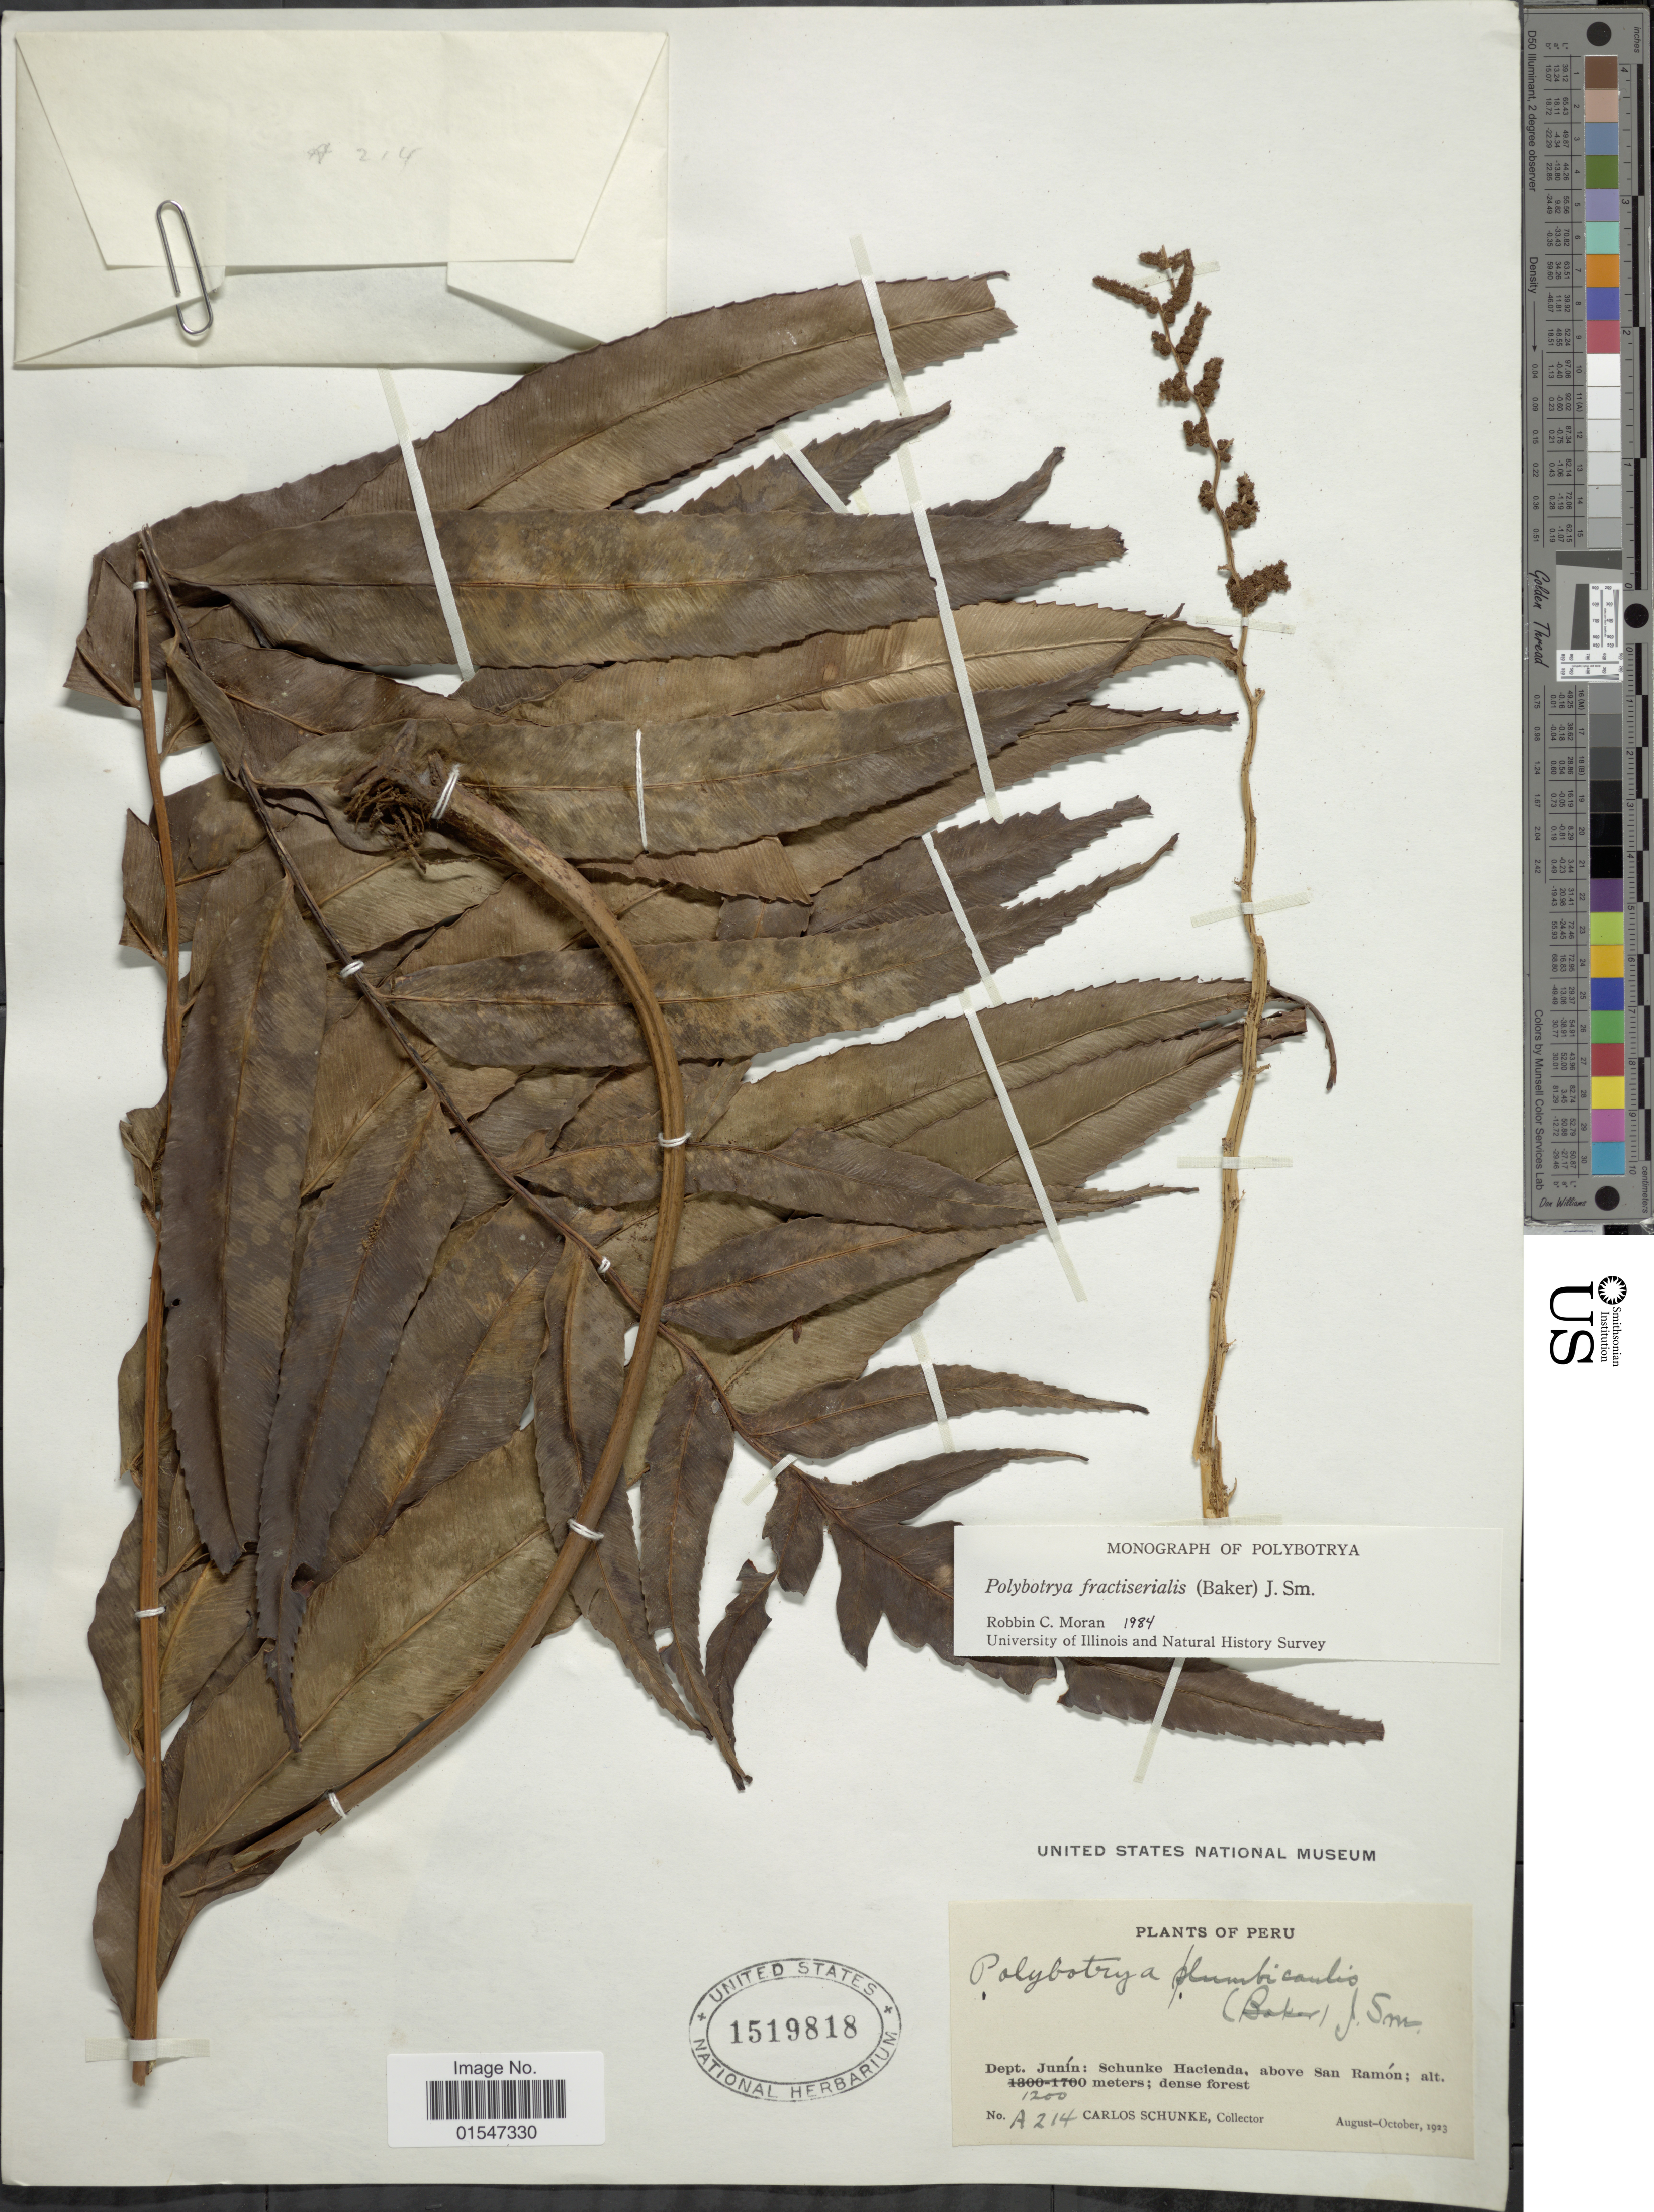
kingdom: Plantae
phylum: Tracheophyta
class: Polypodiopsida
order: Polypodiales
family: Dryopteridaceae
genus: Polybotrya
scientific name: Polybotrya fractiserialis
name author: (Baker) J. Sm.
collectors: C. Schunke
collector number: A214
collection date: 1923-08/1923-10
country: Peru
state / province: Junín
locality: Schunke Hacienda, above San Ramón; dense forest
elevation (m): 1200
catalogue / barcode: US 1519818